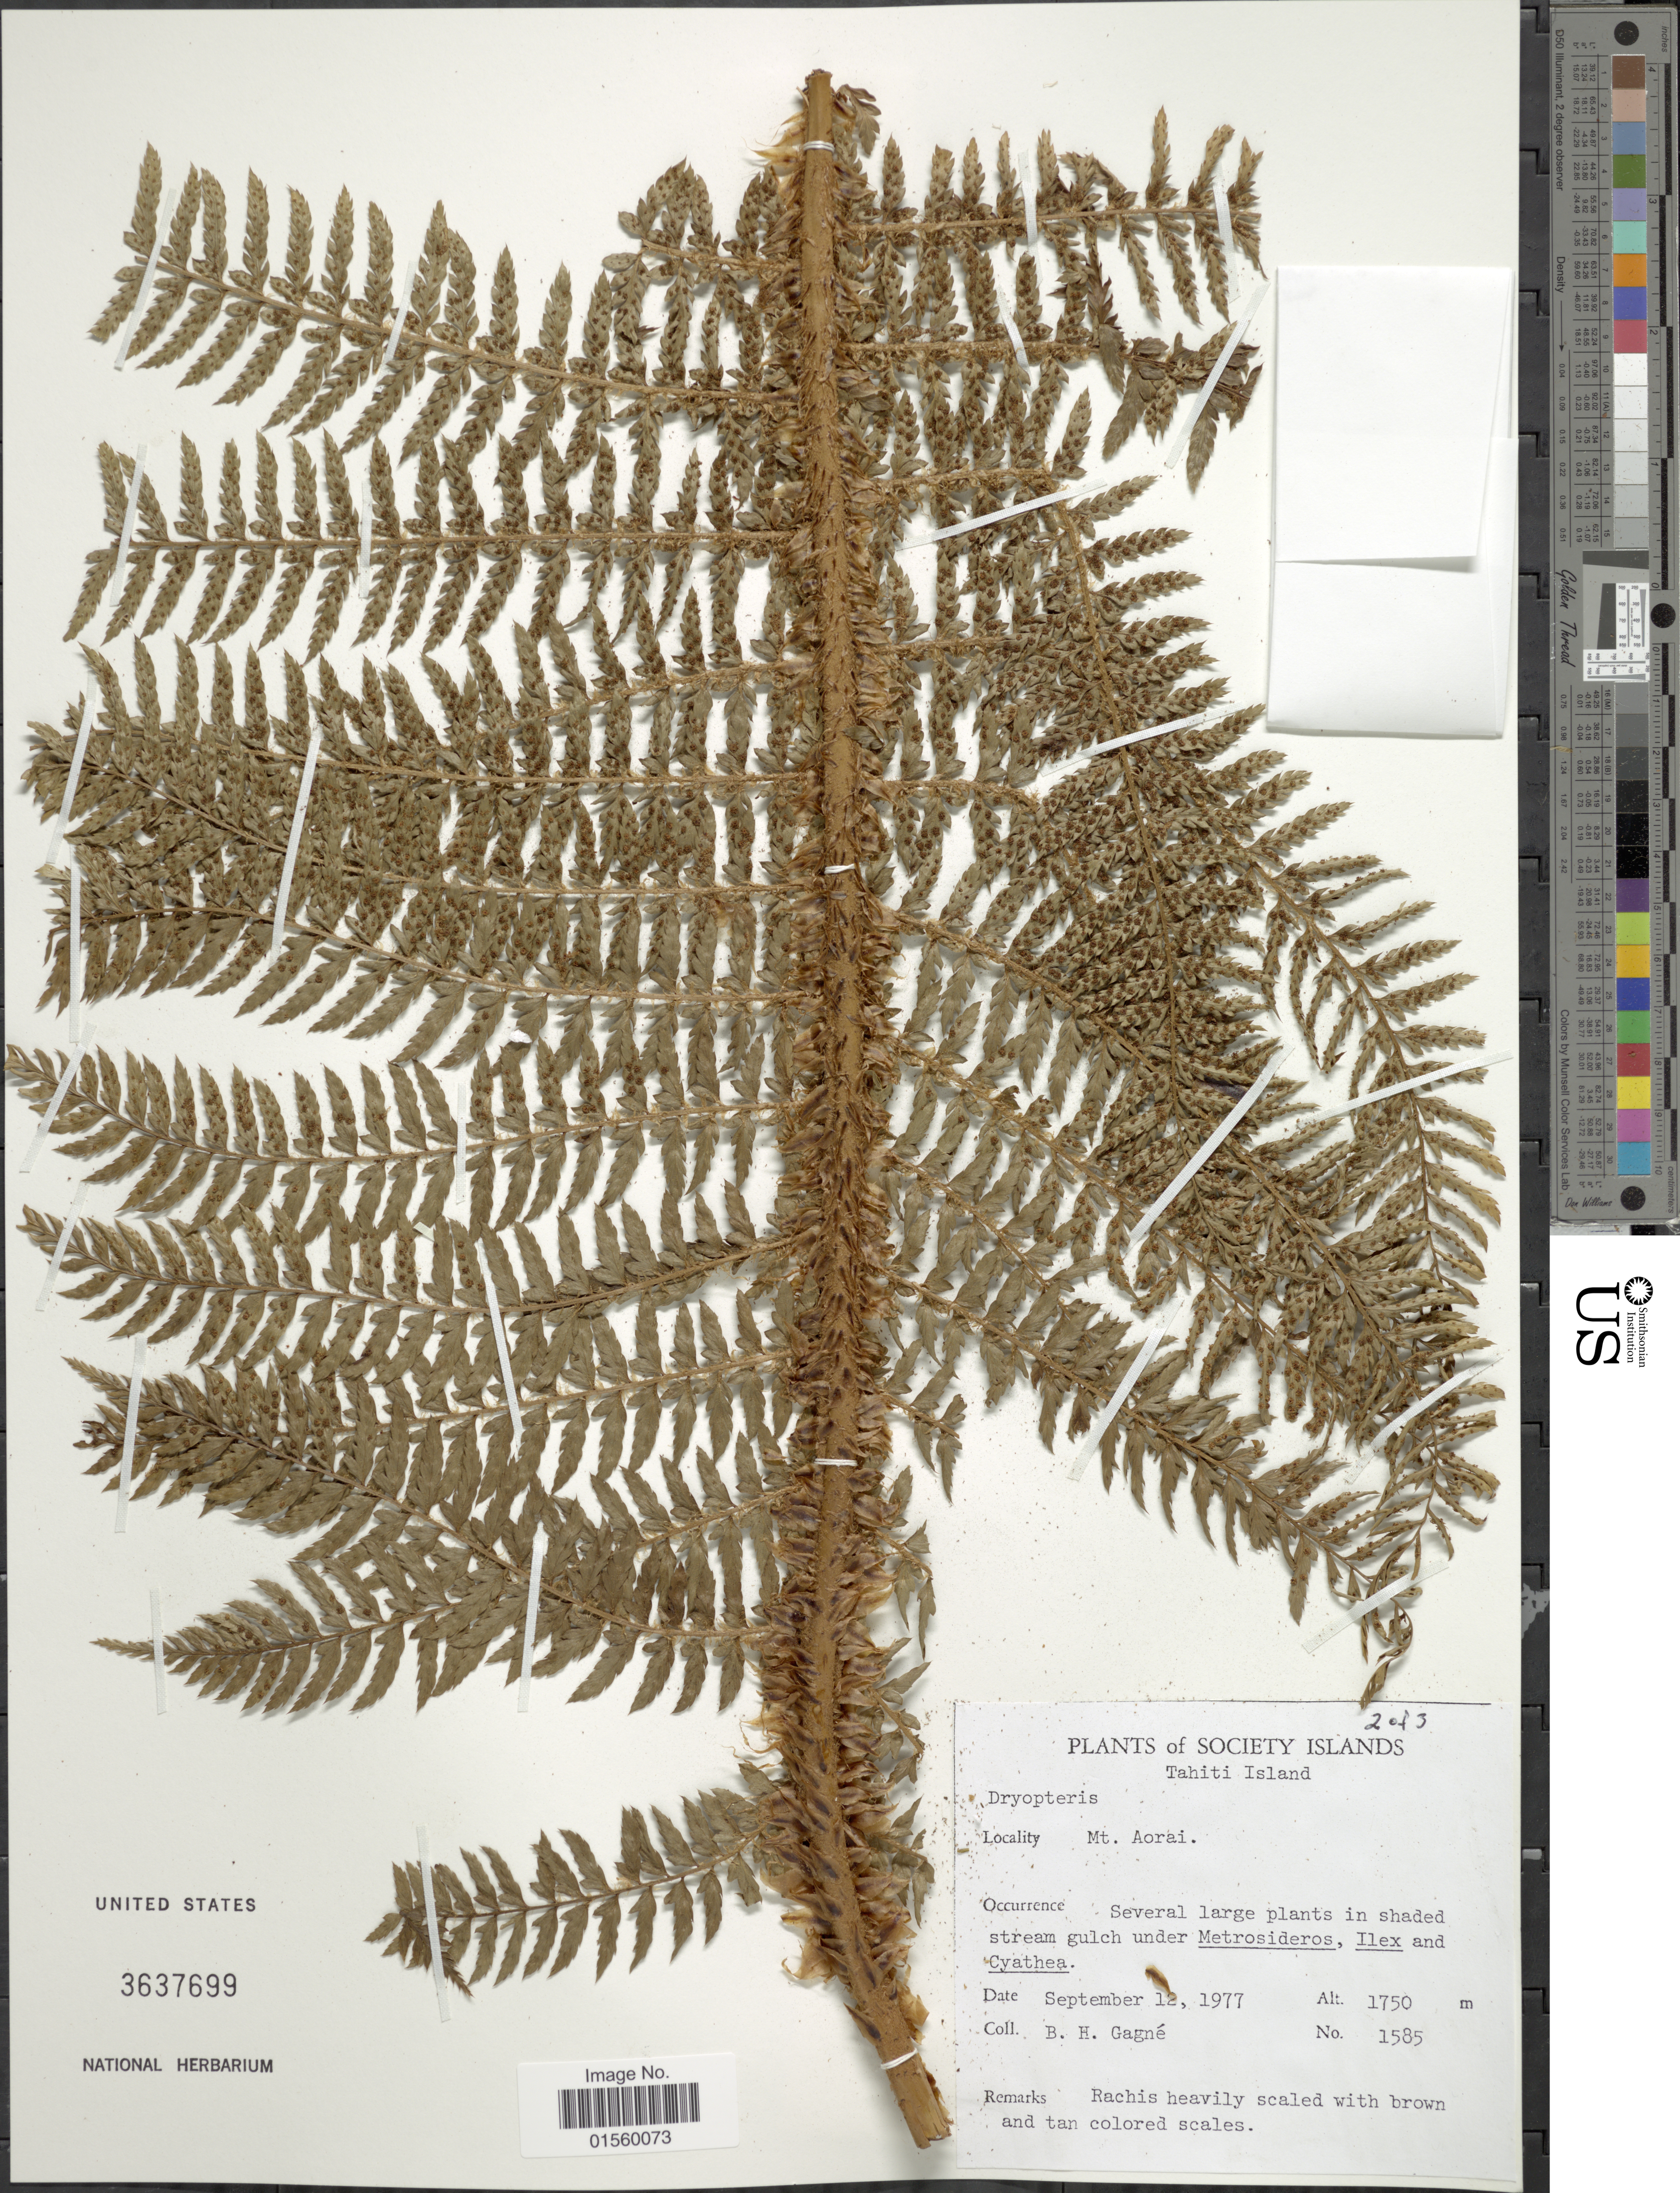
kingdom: Plantae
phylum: Tracheophyta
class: Polypodiopsida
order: Polypodiales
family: Dryopteridaceae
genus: Polystichum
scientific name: Polystichum paleatum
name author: Copel.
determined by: Florence, J.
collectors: B. H. Gagné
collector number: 1585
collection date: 1977-09-12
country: French Polynesia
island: Tahiti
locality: Society Islands, Tahiti Island, Mt. Aorai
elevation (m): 1750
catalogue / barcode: US 3637699